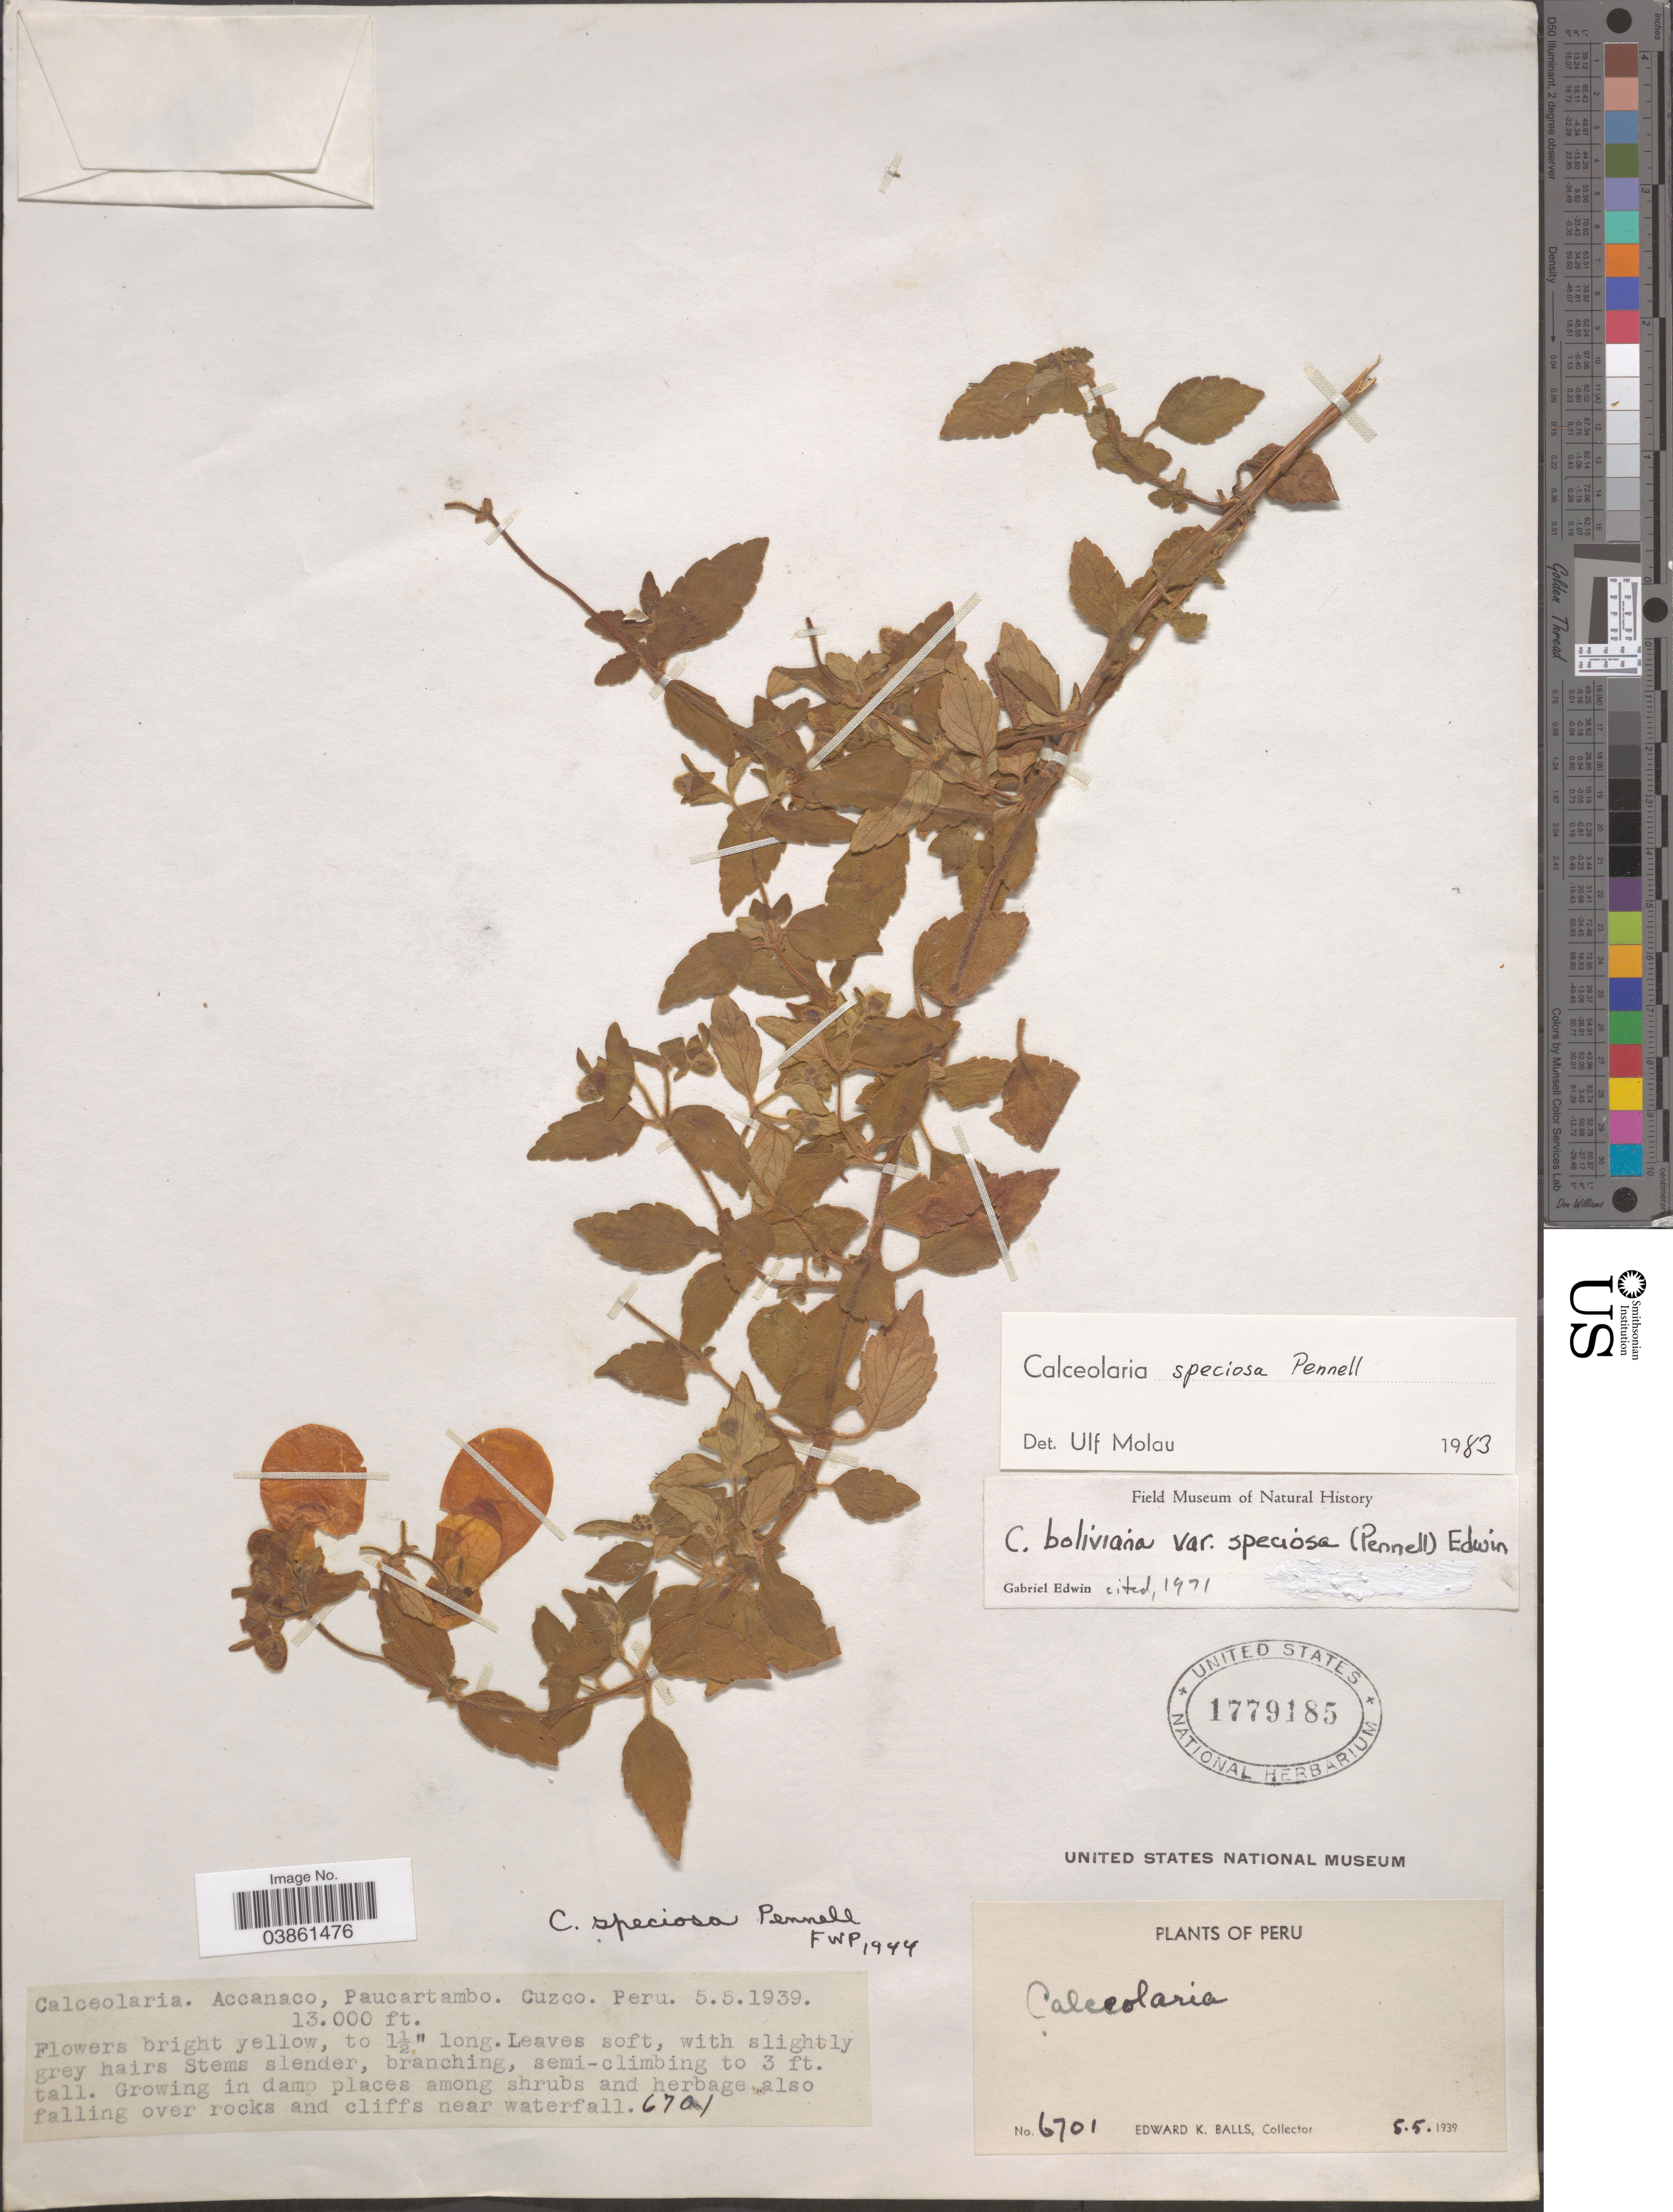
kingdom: Plantae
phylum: Tracheophyta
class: Magnoliopsida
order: Lamiales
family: Calceolariaceae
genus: Calceolaria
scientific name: Calceolaria speciosa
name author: Pennell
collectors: E. K. Balls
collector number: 6701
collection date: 1939-05-05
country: Peru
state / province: Cusco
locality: Accanaco, Paucartambo. Cuzco.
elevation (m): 3962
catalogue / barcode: US 1779185